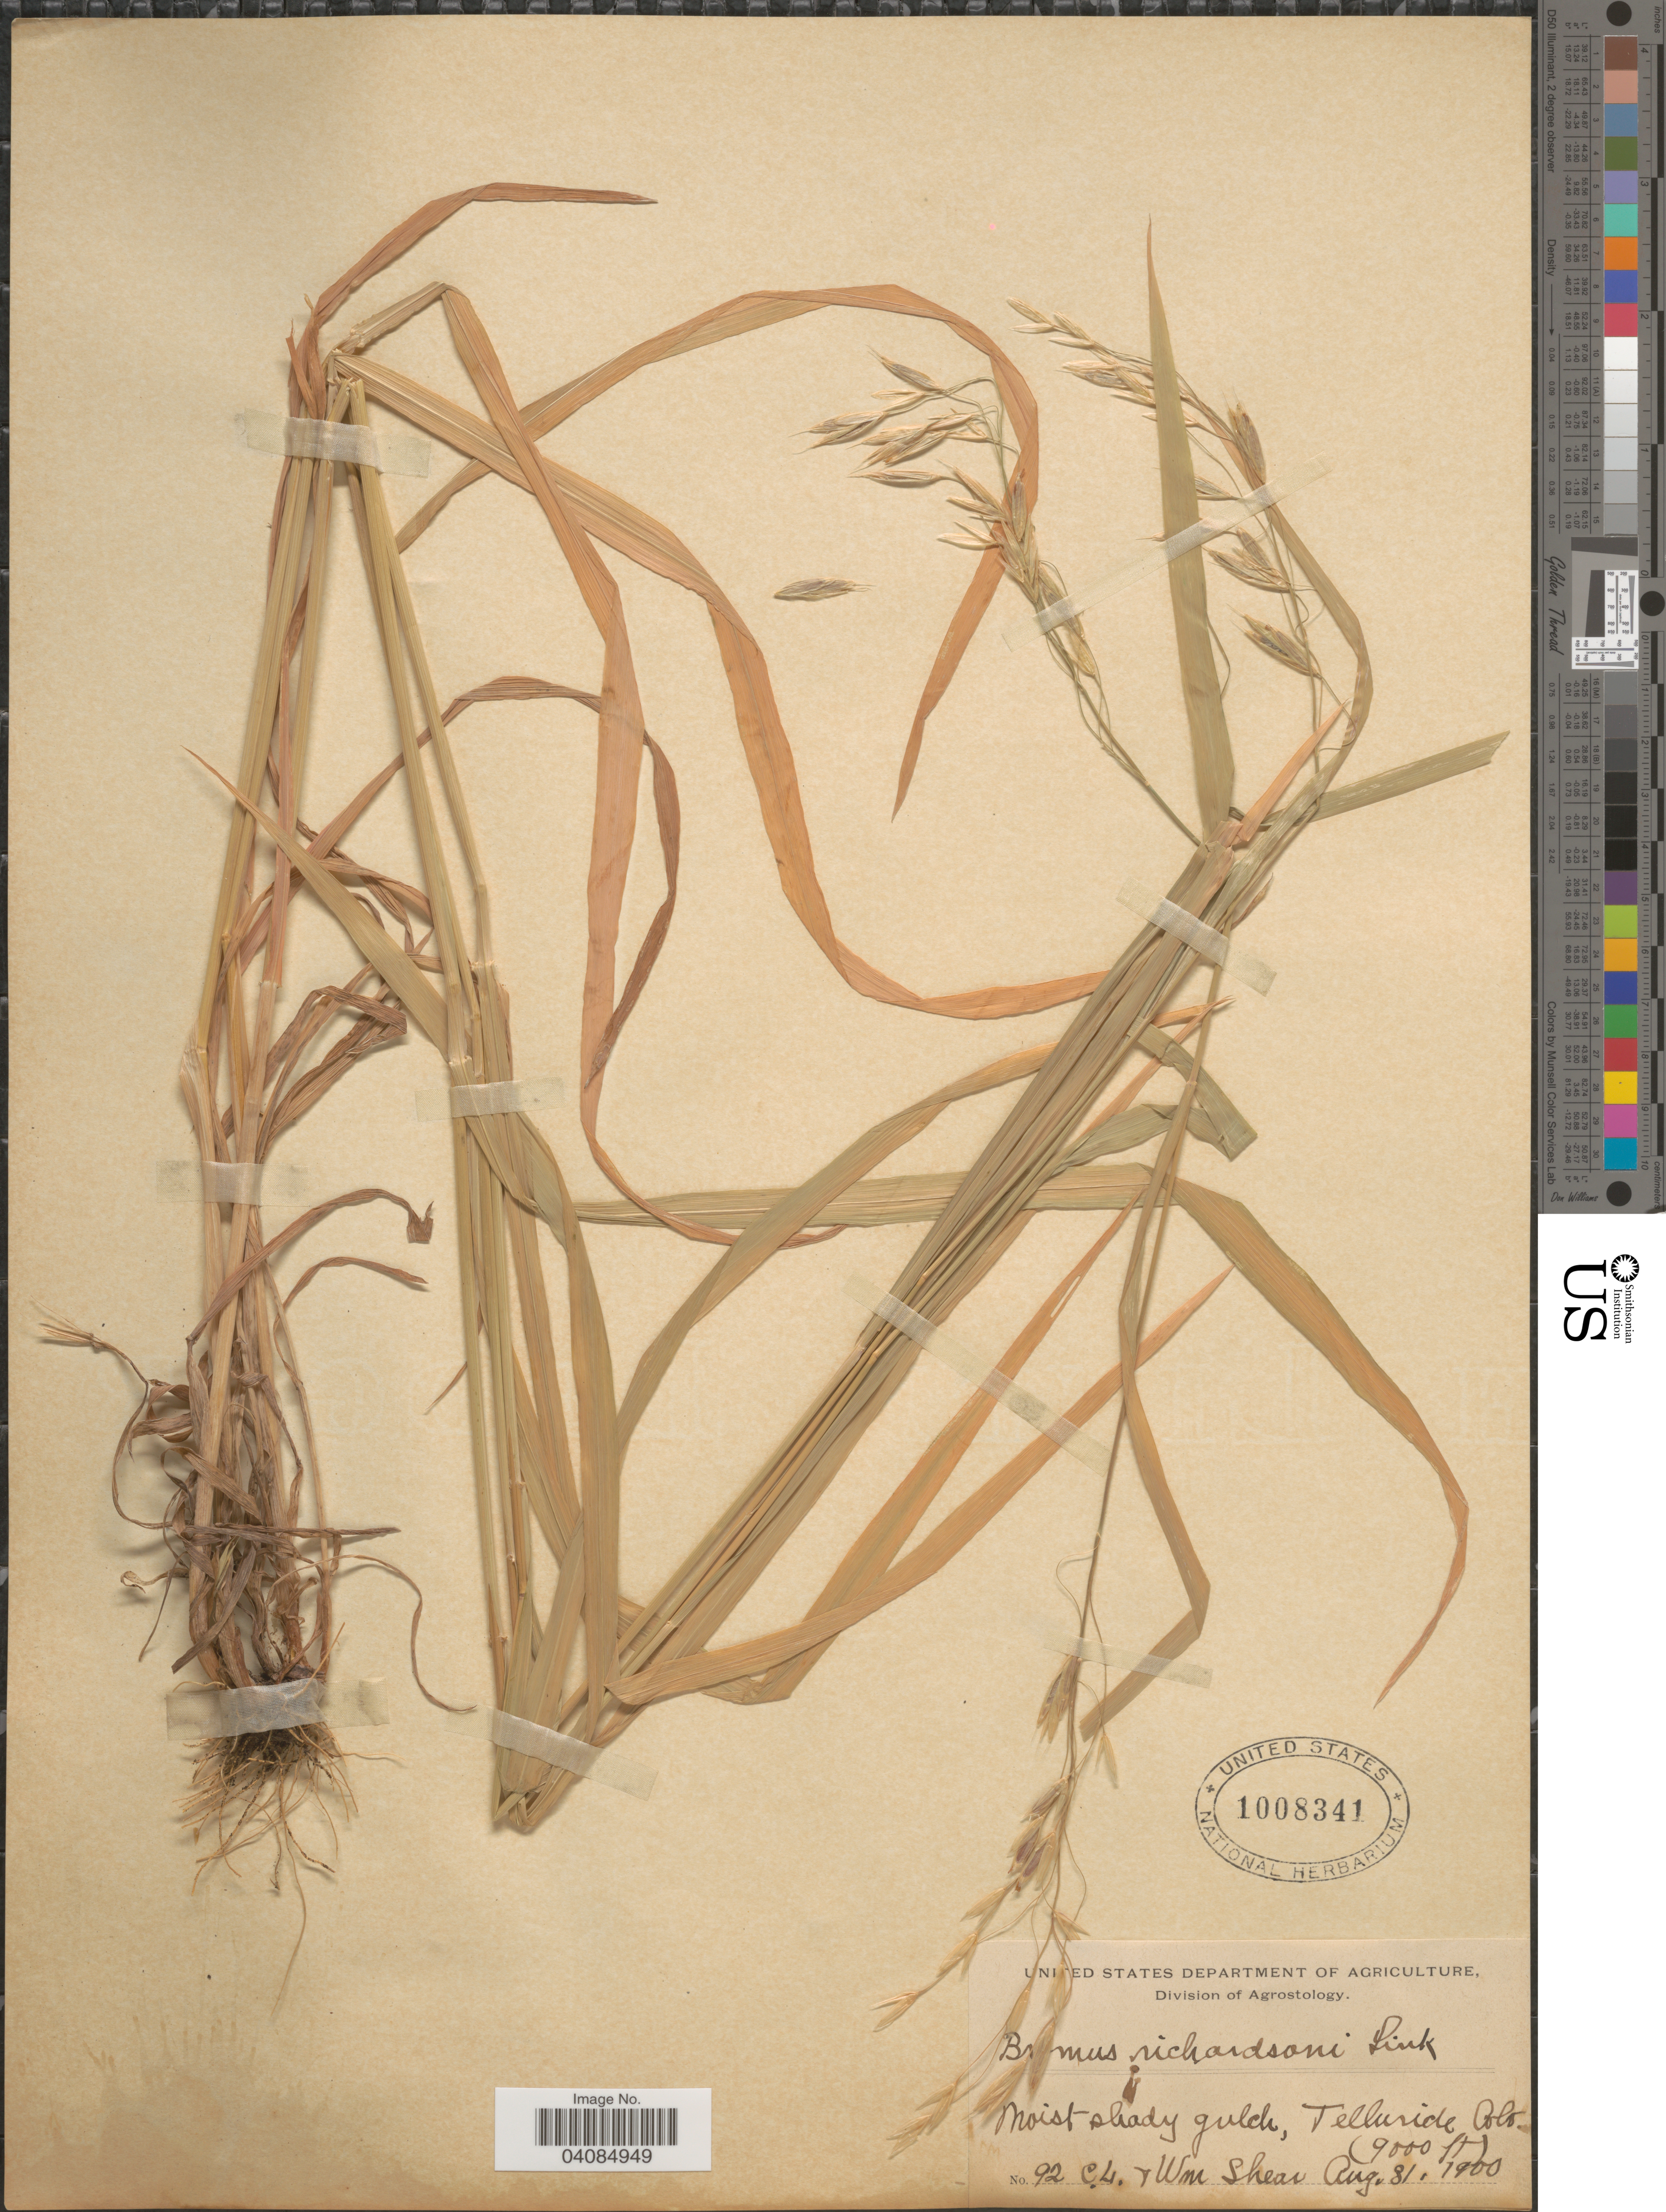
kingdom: Plantae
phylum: Tracheophyta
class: Liliopsida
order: Poales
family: Poaceae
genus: Bromus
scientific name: Bromus racemosus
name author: L.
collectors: C. L. Shear & W. Shear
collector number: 92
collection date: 1900-08-31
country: United States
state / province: Colorado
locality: Moist shady gulch, Telluride.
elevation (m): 2743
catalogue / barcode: US 1008341